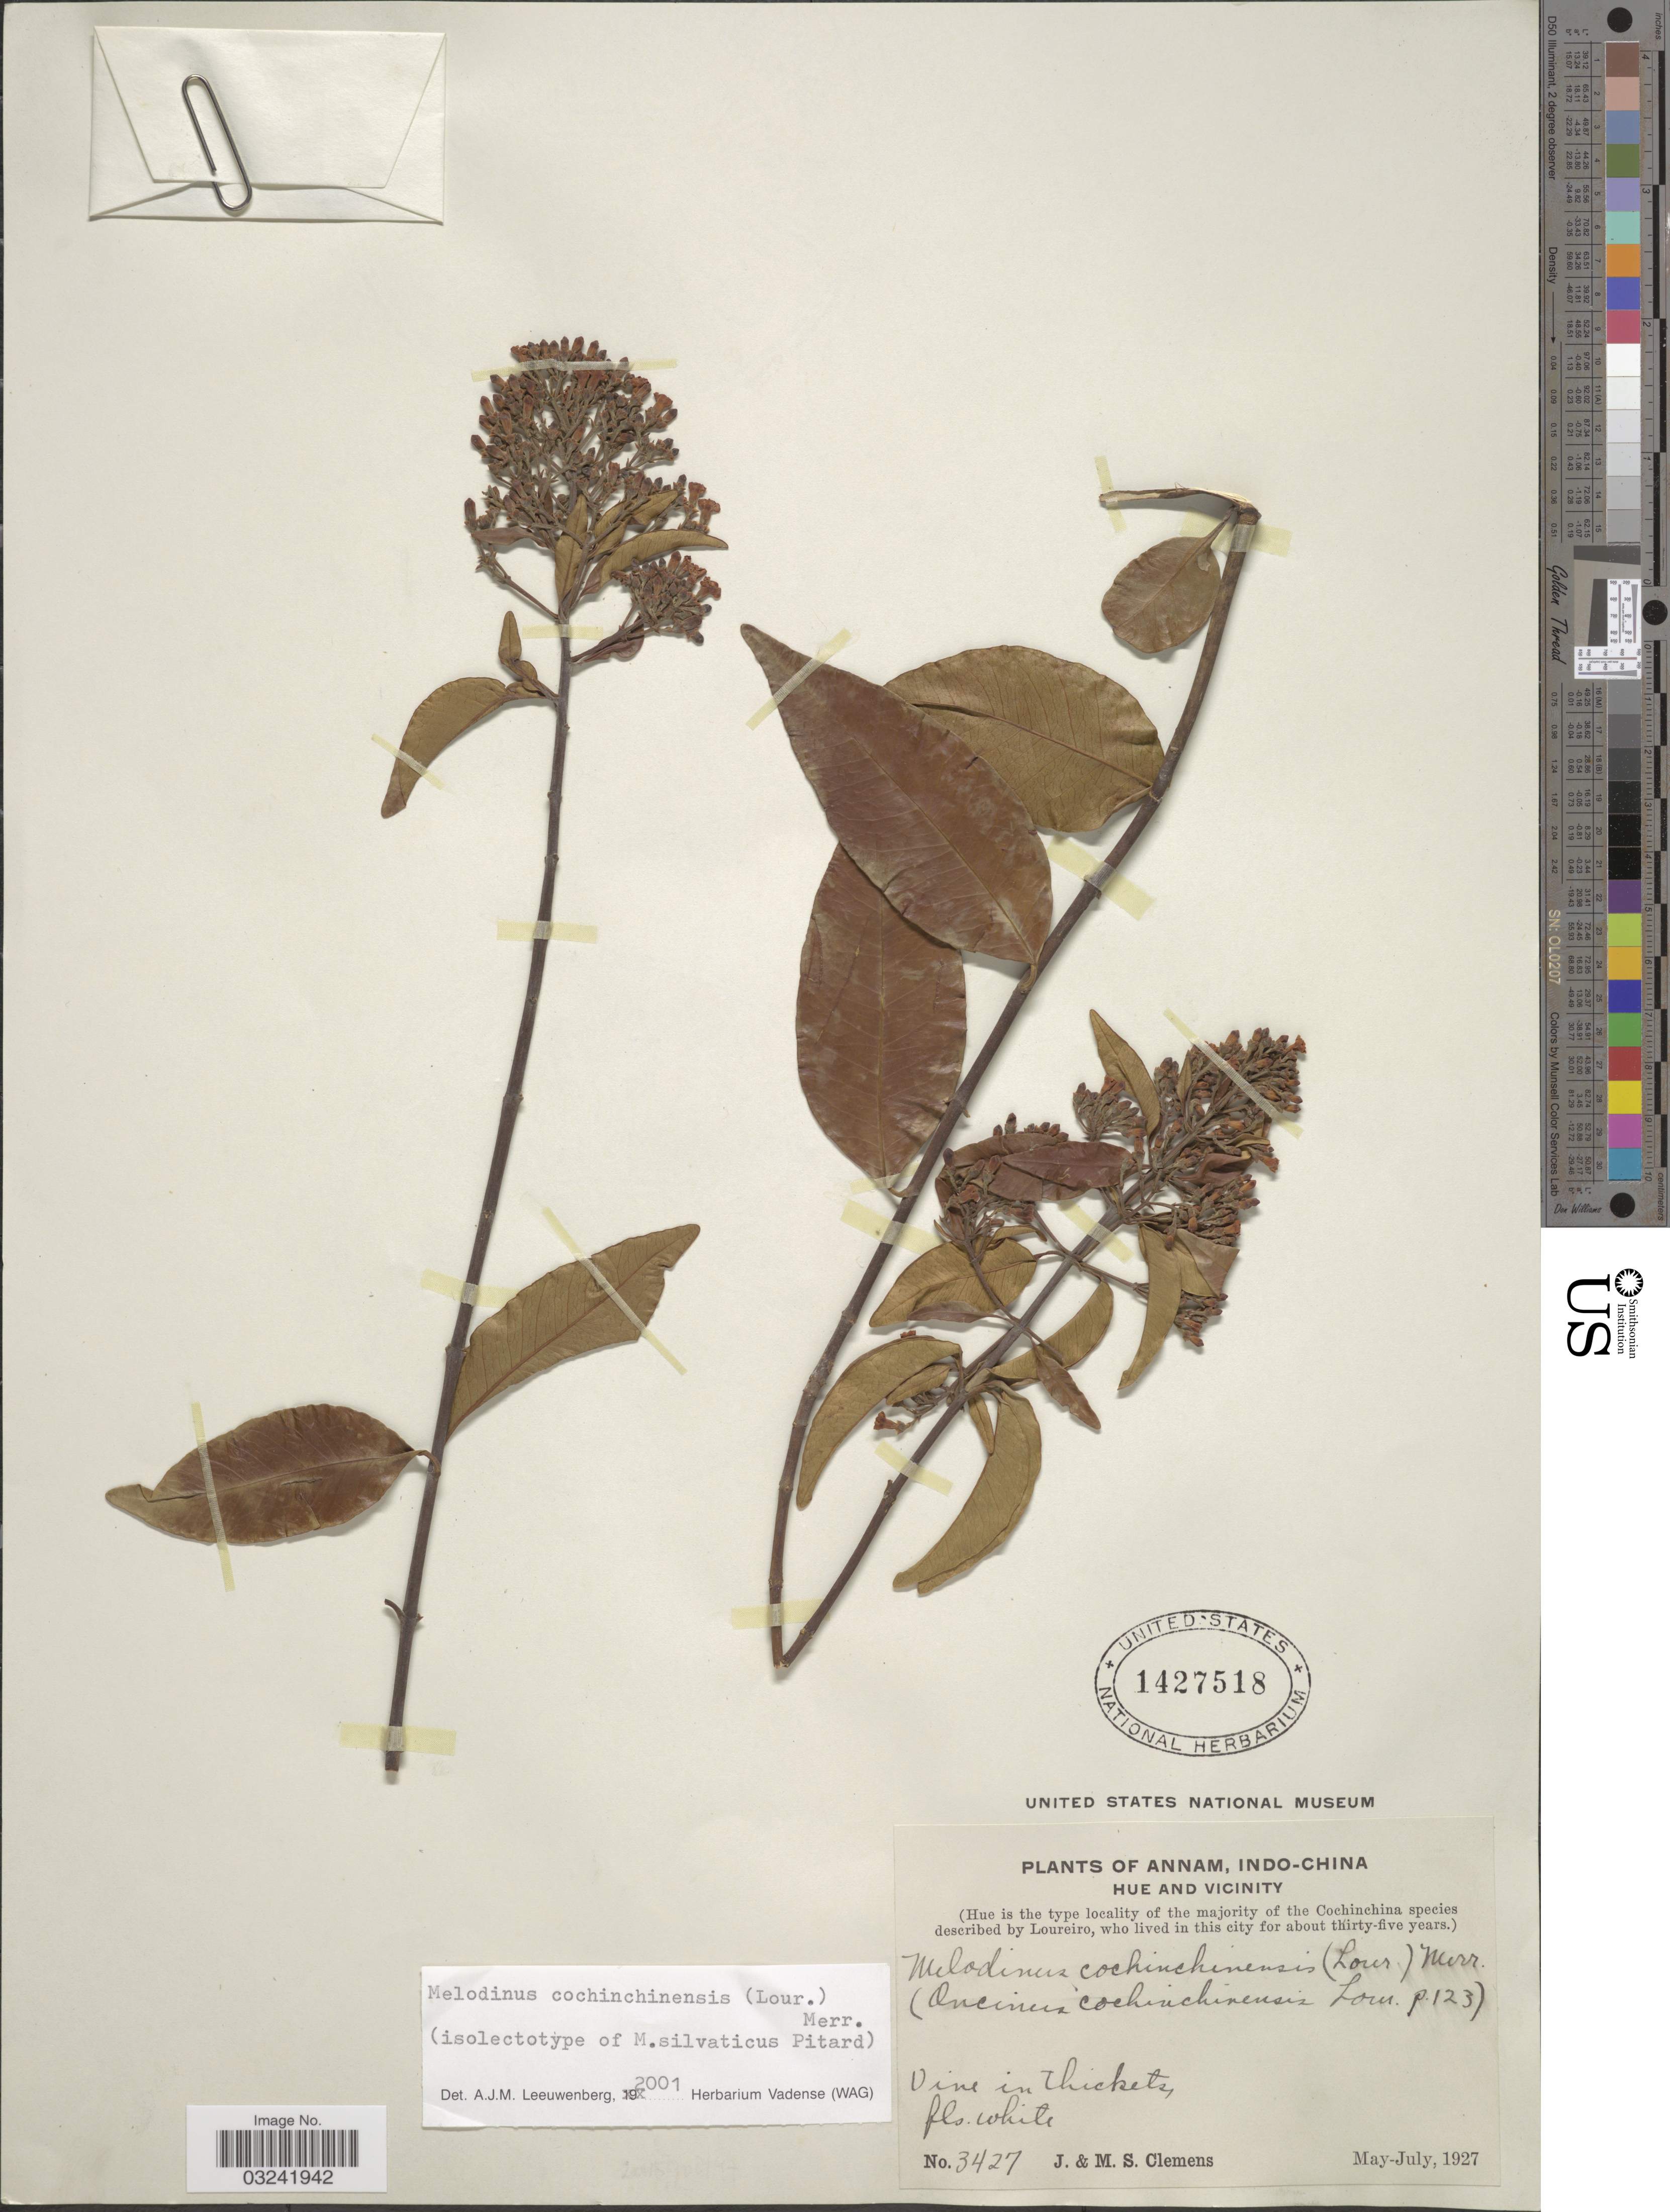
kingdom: Plantae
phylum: Tracheophyta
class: Magnoliopsida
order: Gentianales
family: Apocynaceae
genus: Melodinus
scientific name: Melodinus cochinchinensis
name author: (Lour.) Merr.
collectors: J. Clemens & M. S. Clemens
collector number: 3427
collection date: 1927-05/1927-07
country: Vietnam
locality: Annam, Indo-China, Hue and Vicinity.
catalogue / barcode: US 1427518